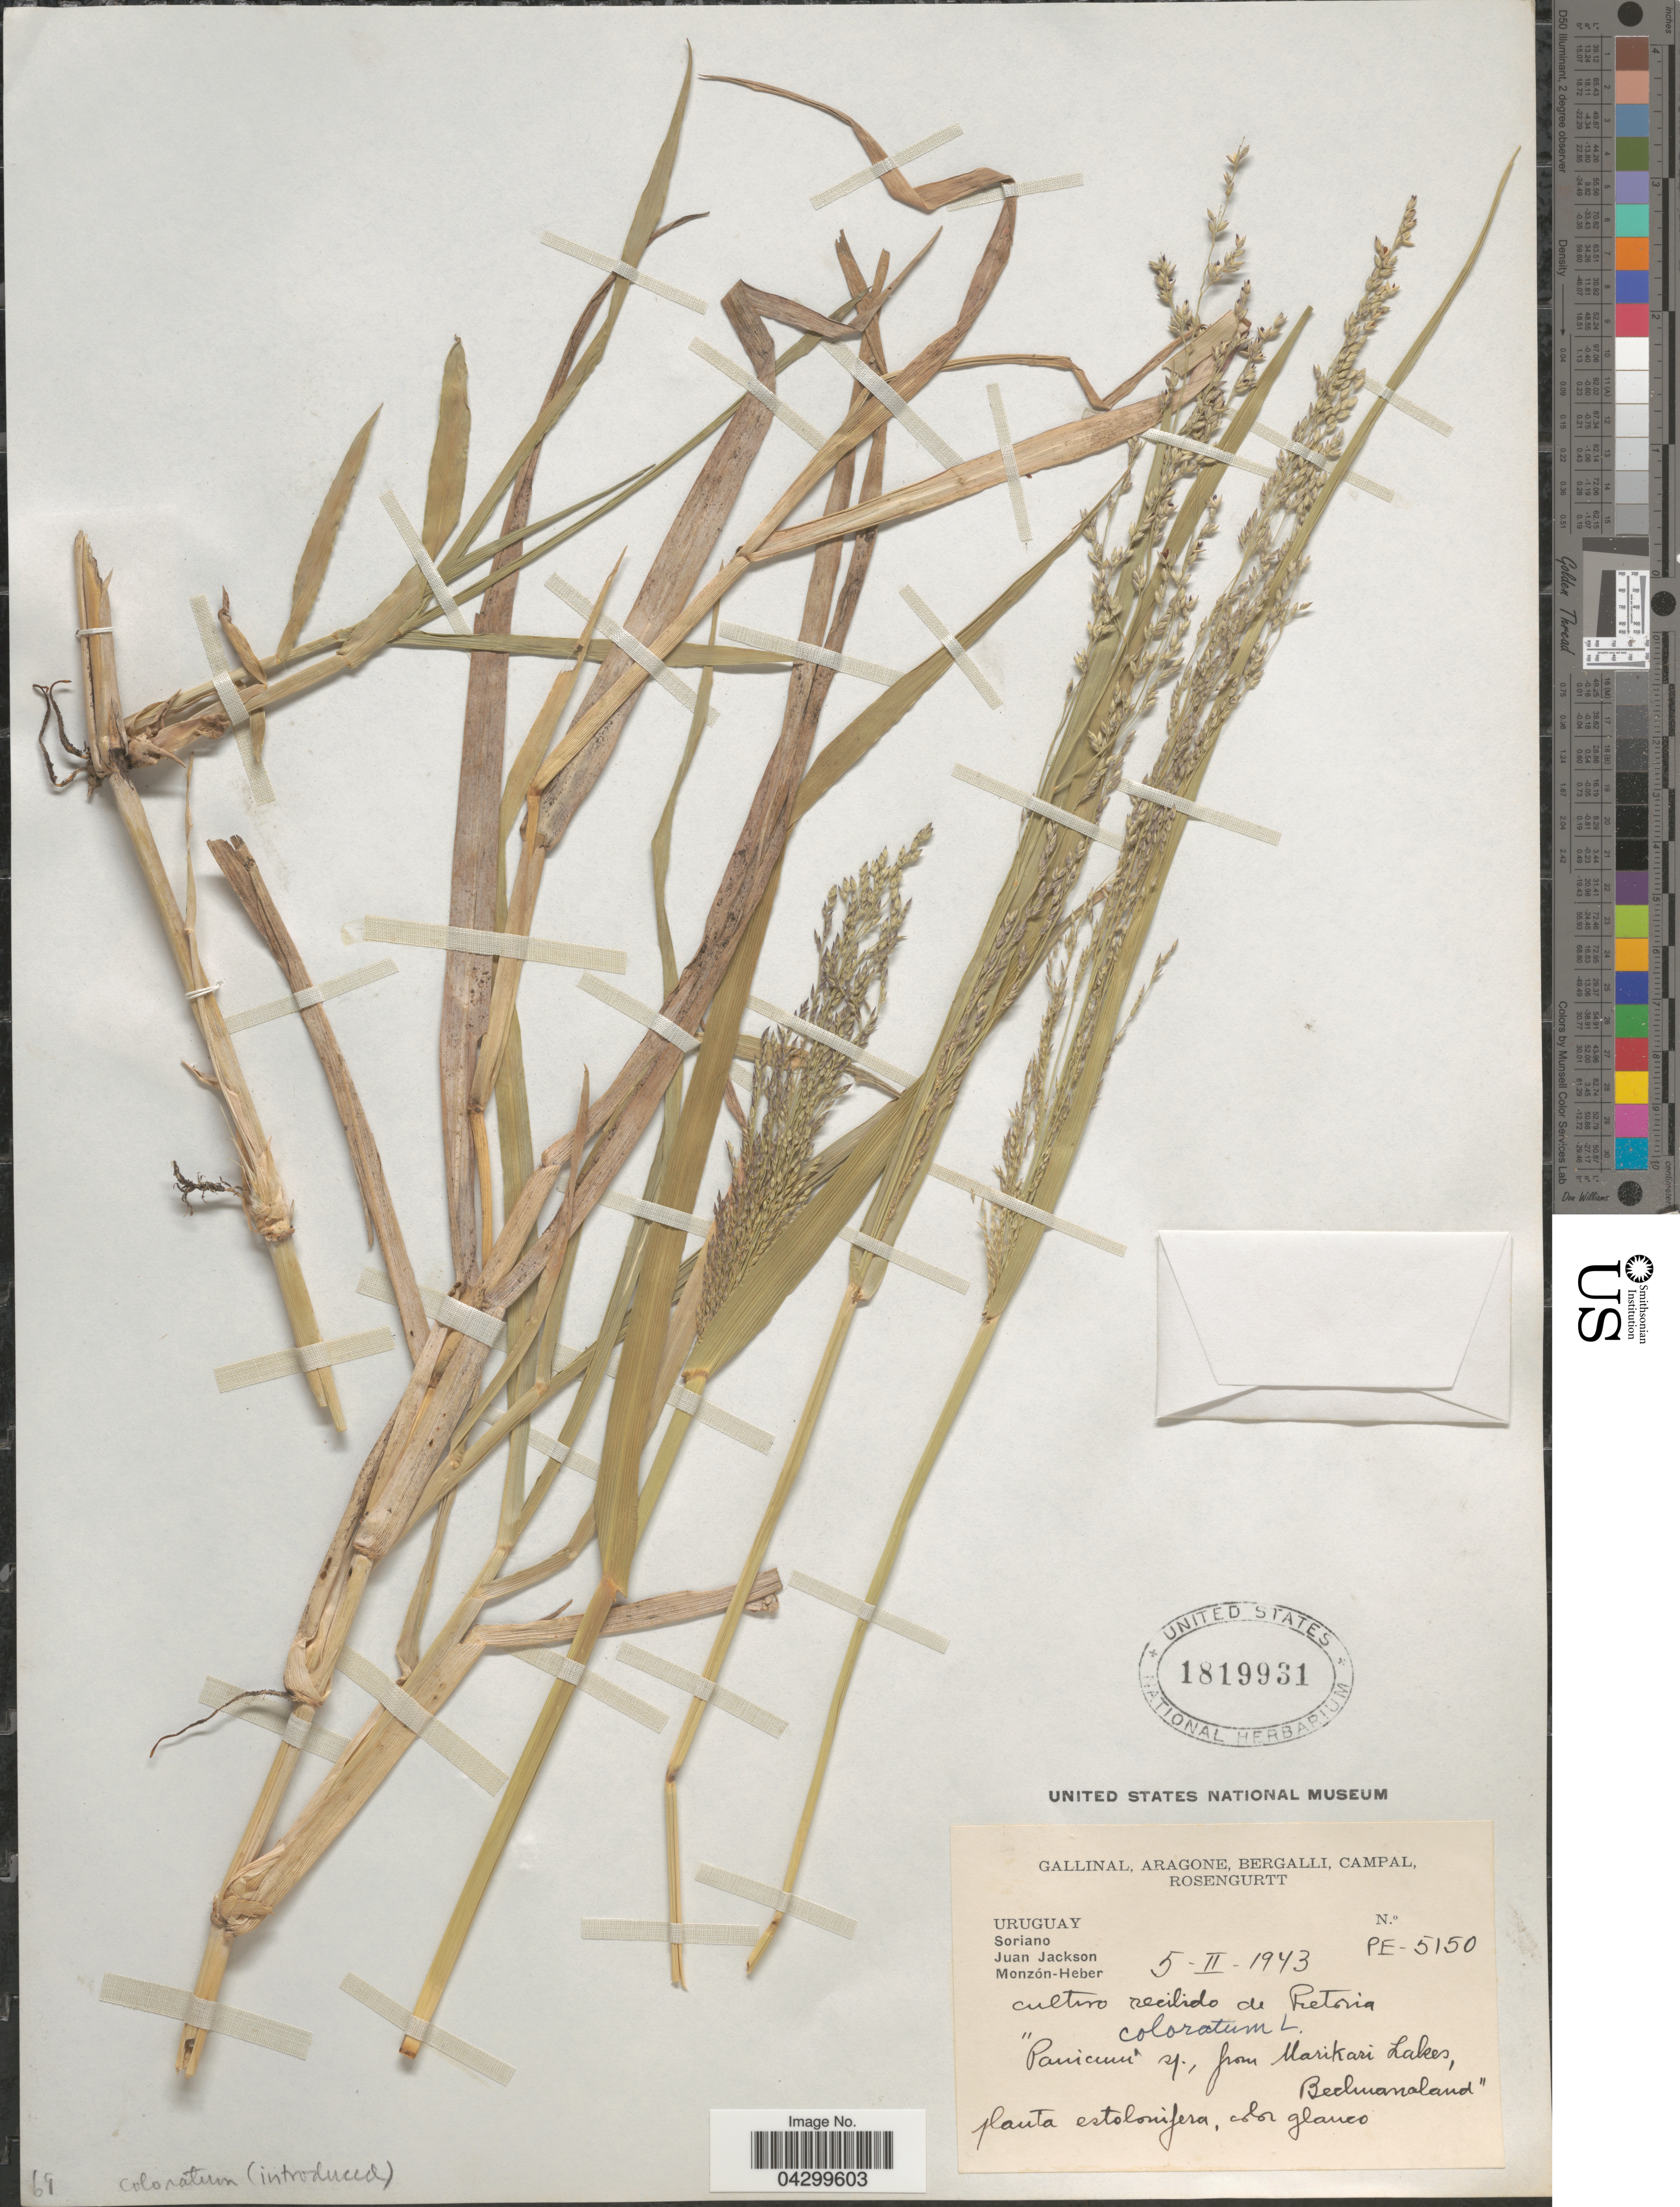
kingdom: Plantae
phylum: Tracheophyta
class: Liliopsida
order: Poales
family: Poaceae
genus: Panicum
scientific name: Panicum coloratum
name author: L.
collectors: -. Gallinal, -- Aragone, -- Bergalli, -- Campal & Rosengurtt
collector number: PE-5150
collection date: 1943-02-05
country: Uruguay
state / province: Soriano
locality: Juan Jackson. Monzón-Heber. Cultivo recilido de Pretoria.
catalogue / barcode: US 1819931